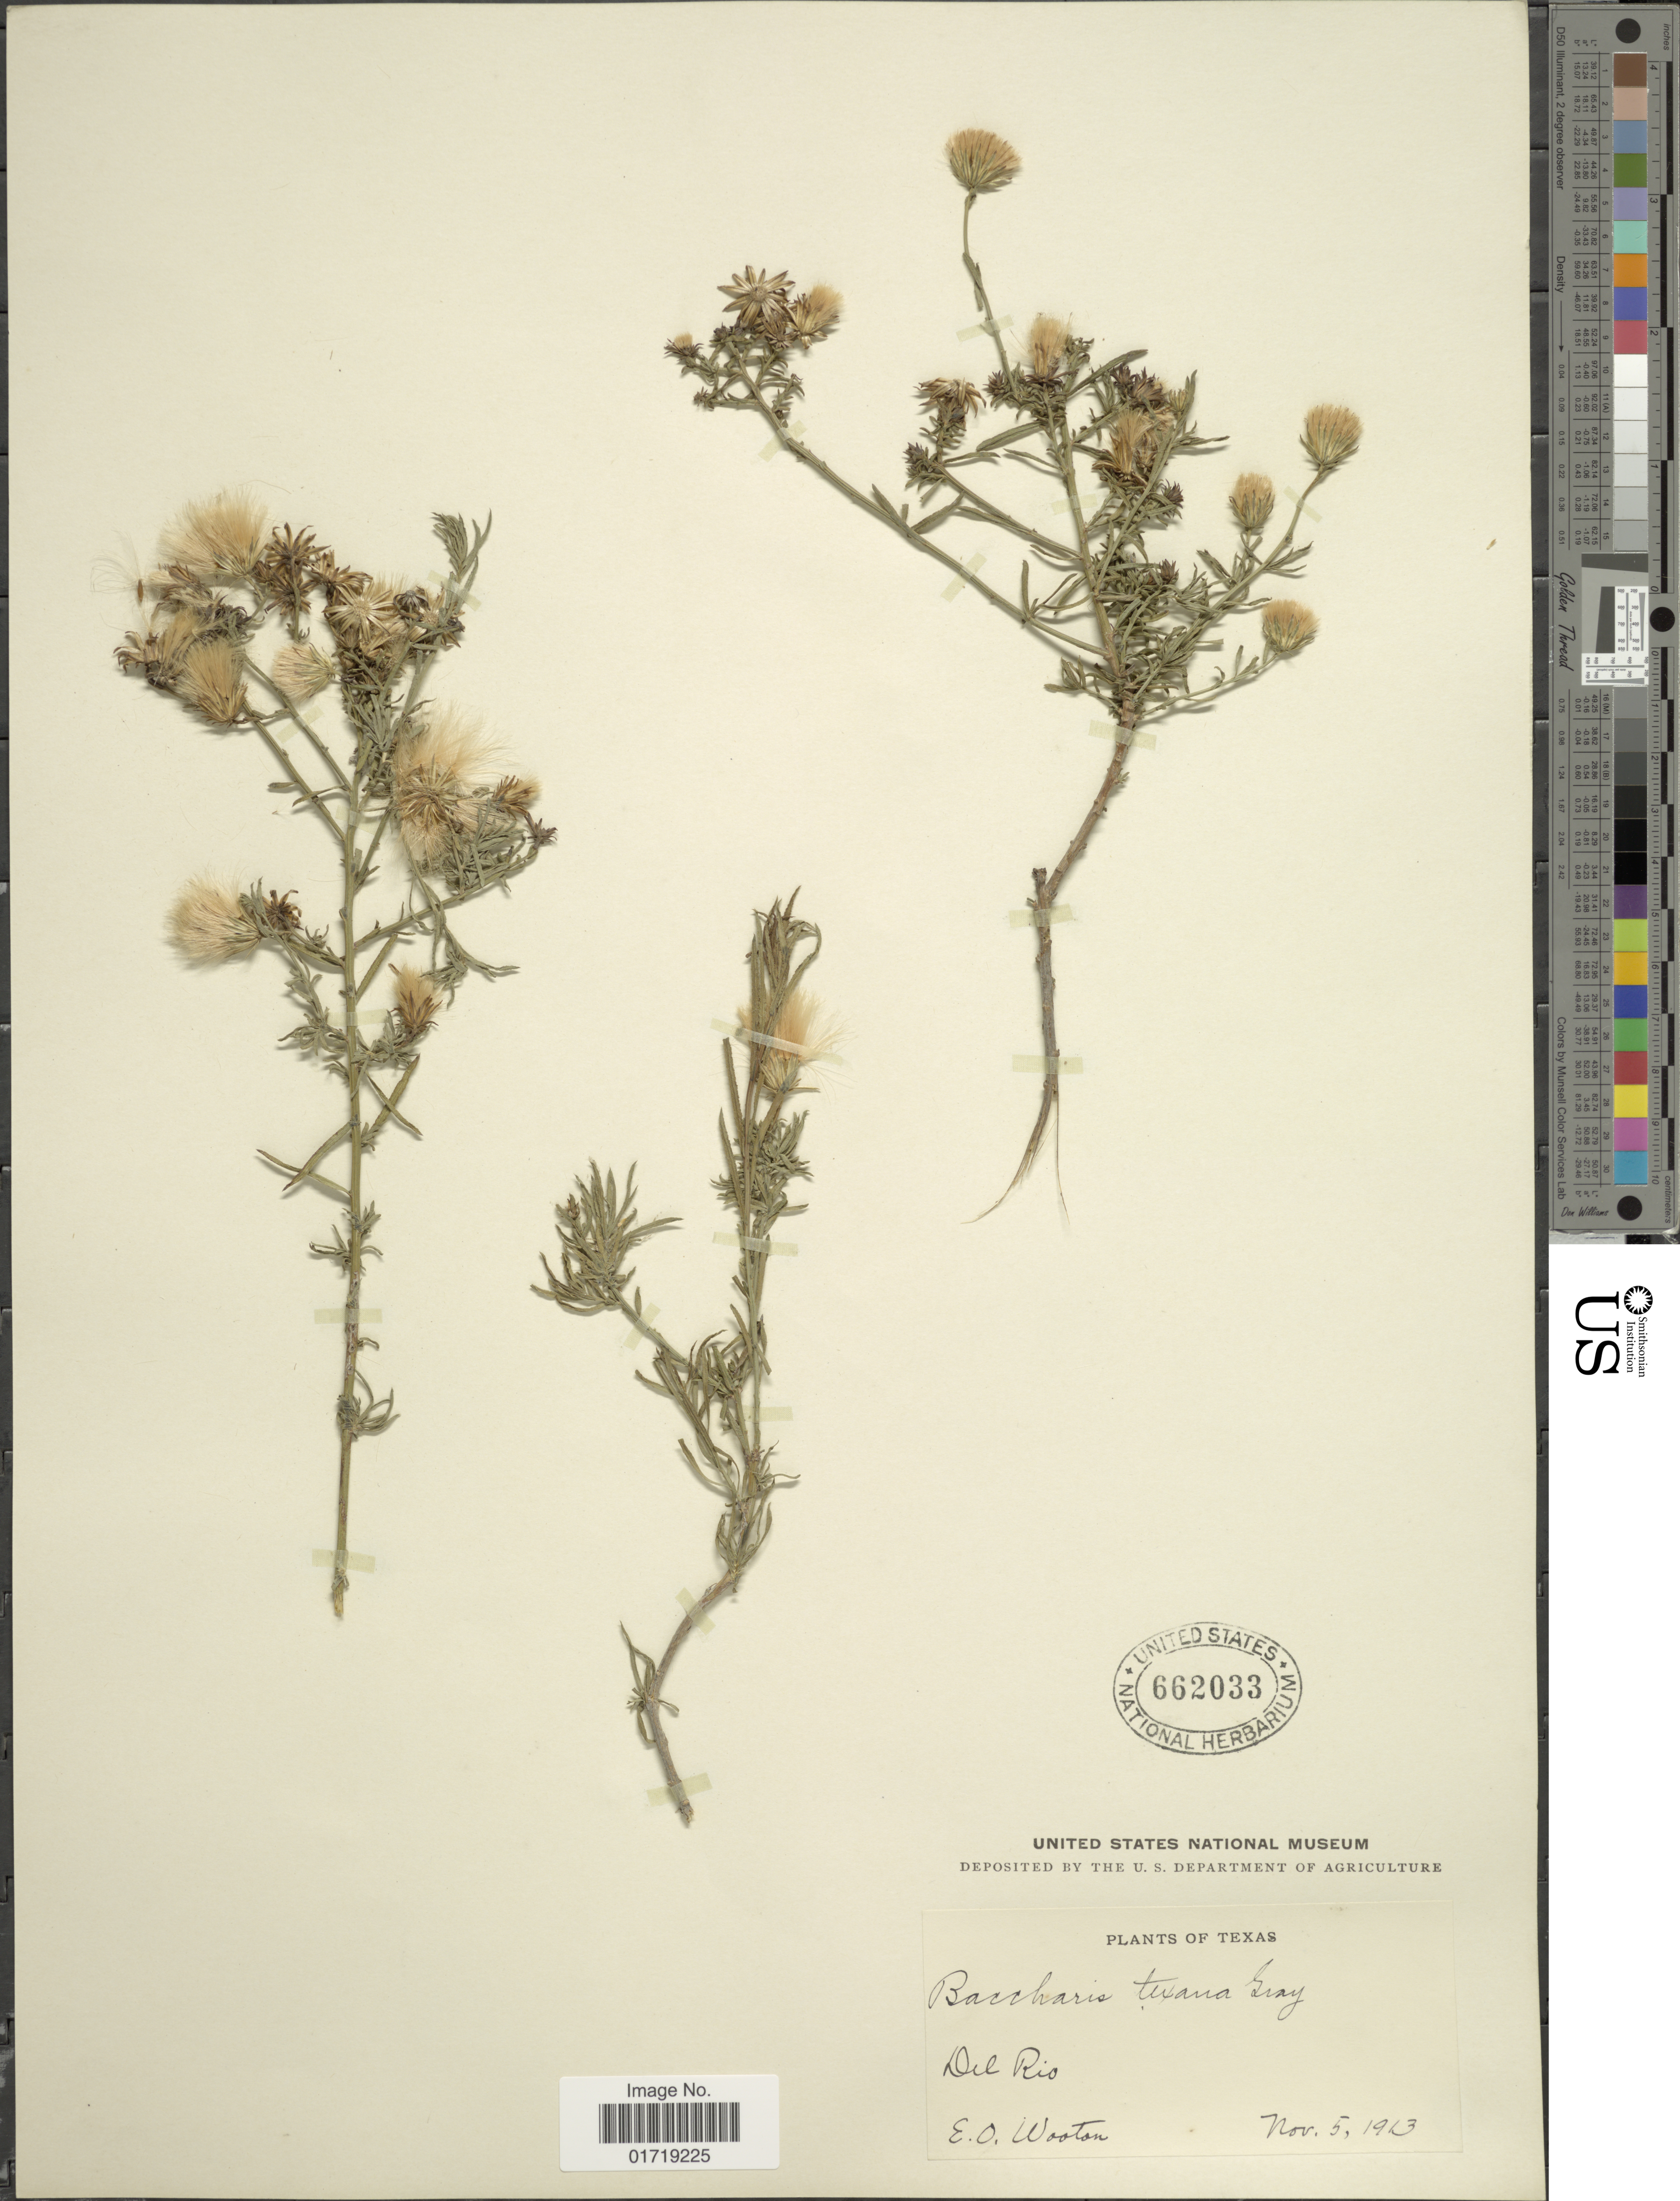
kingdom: Plantae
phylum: Tracheophyta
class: Magnoliopsida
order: Asterales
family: Asteraceae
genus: Baccharis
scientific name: Baccharis texana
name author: (Torr.) A. Gray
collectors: E. O. Wooton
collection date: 1913-11-05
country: United States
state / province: Texas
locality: Del Rio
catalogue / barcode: US 662033